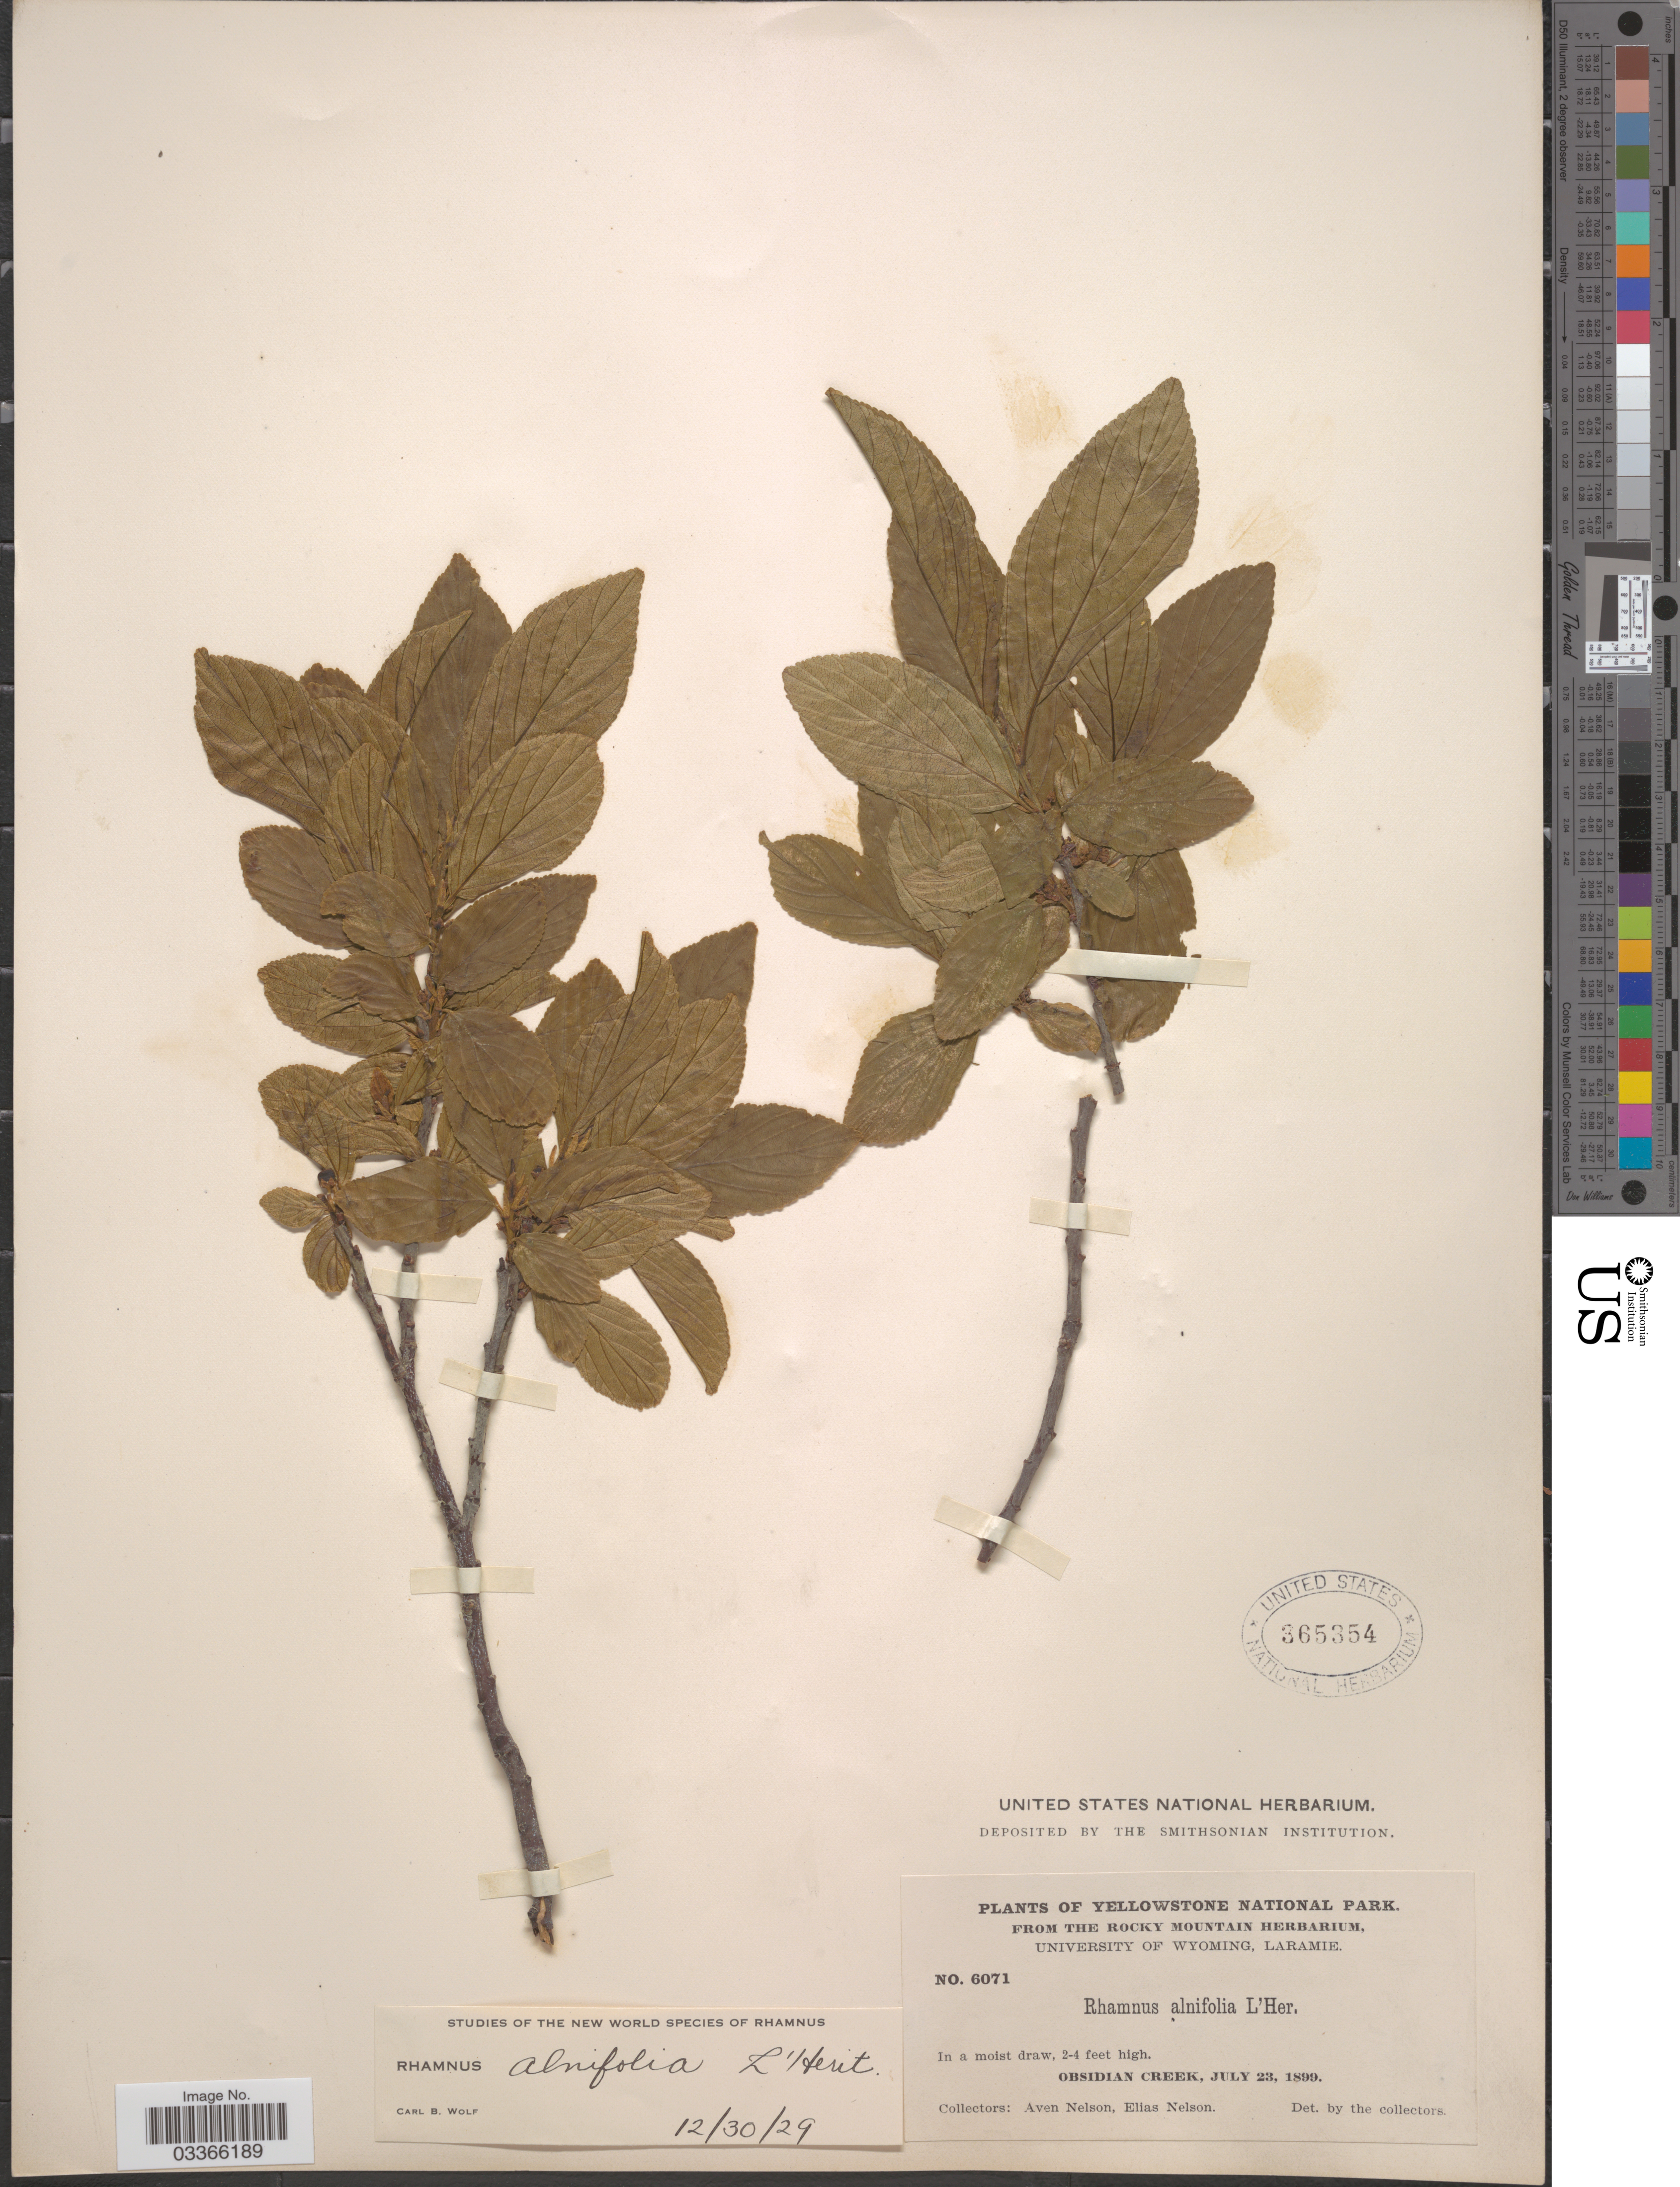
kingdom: Plantae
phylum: Tracheophyta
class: Magnoliopsida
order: Rosales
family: Rhamnaceae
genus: Rhamnus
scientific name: Rhamnus alnifolia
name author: L'Hér.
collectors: A. Nelson & E. Nelson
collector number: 6071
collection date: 1899-07-23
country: United States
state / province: Wyoming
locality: Yellowstone National Park, Obsidian Creek.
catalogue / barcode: US 365354